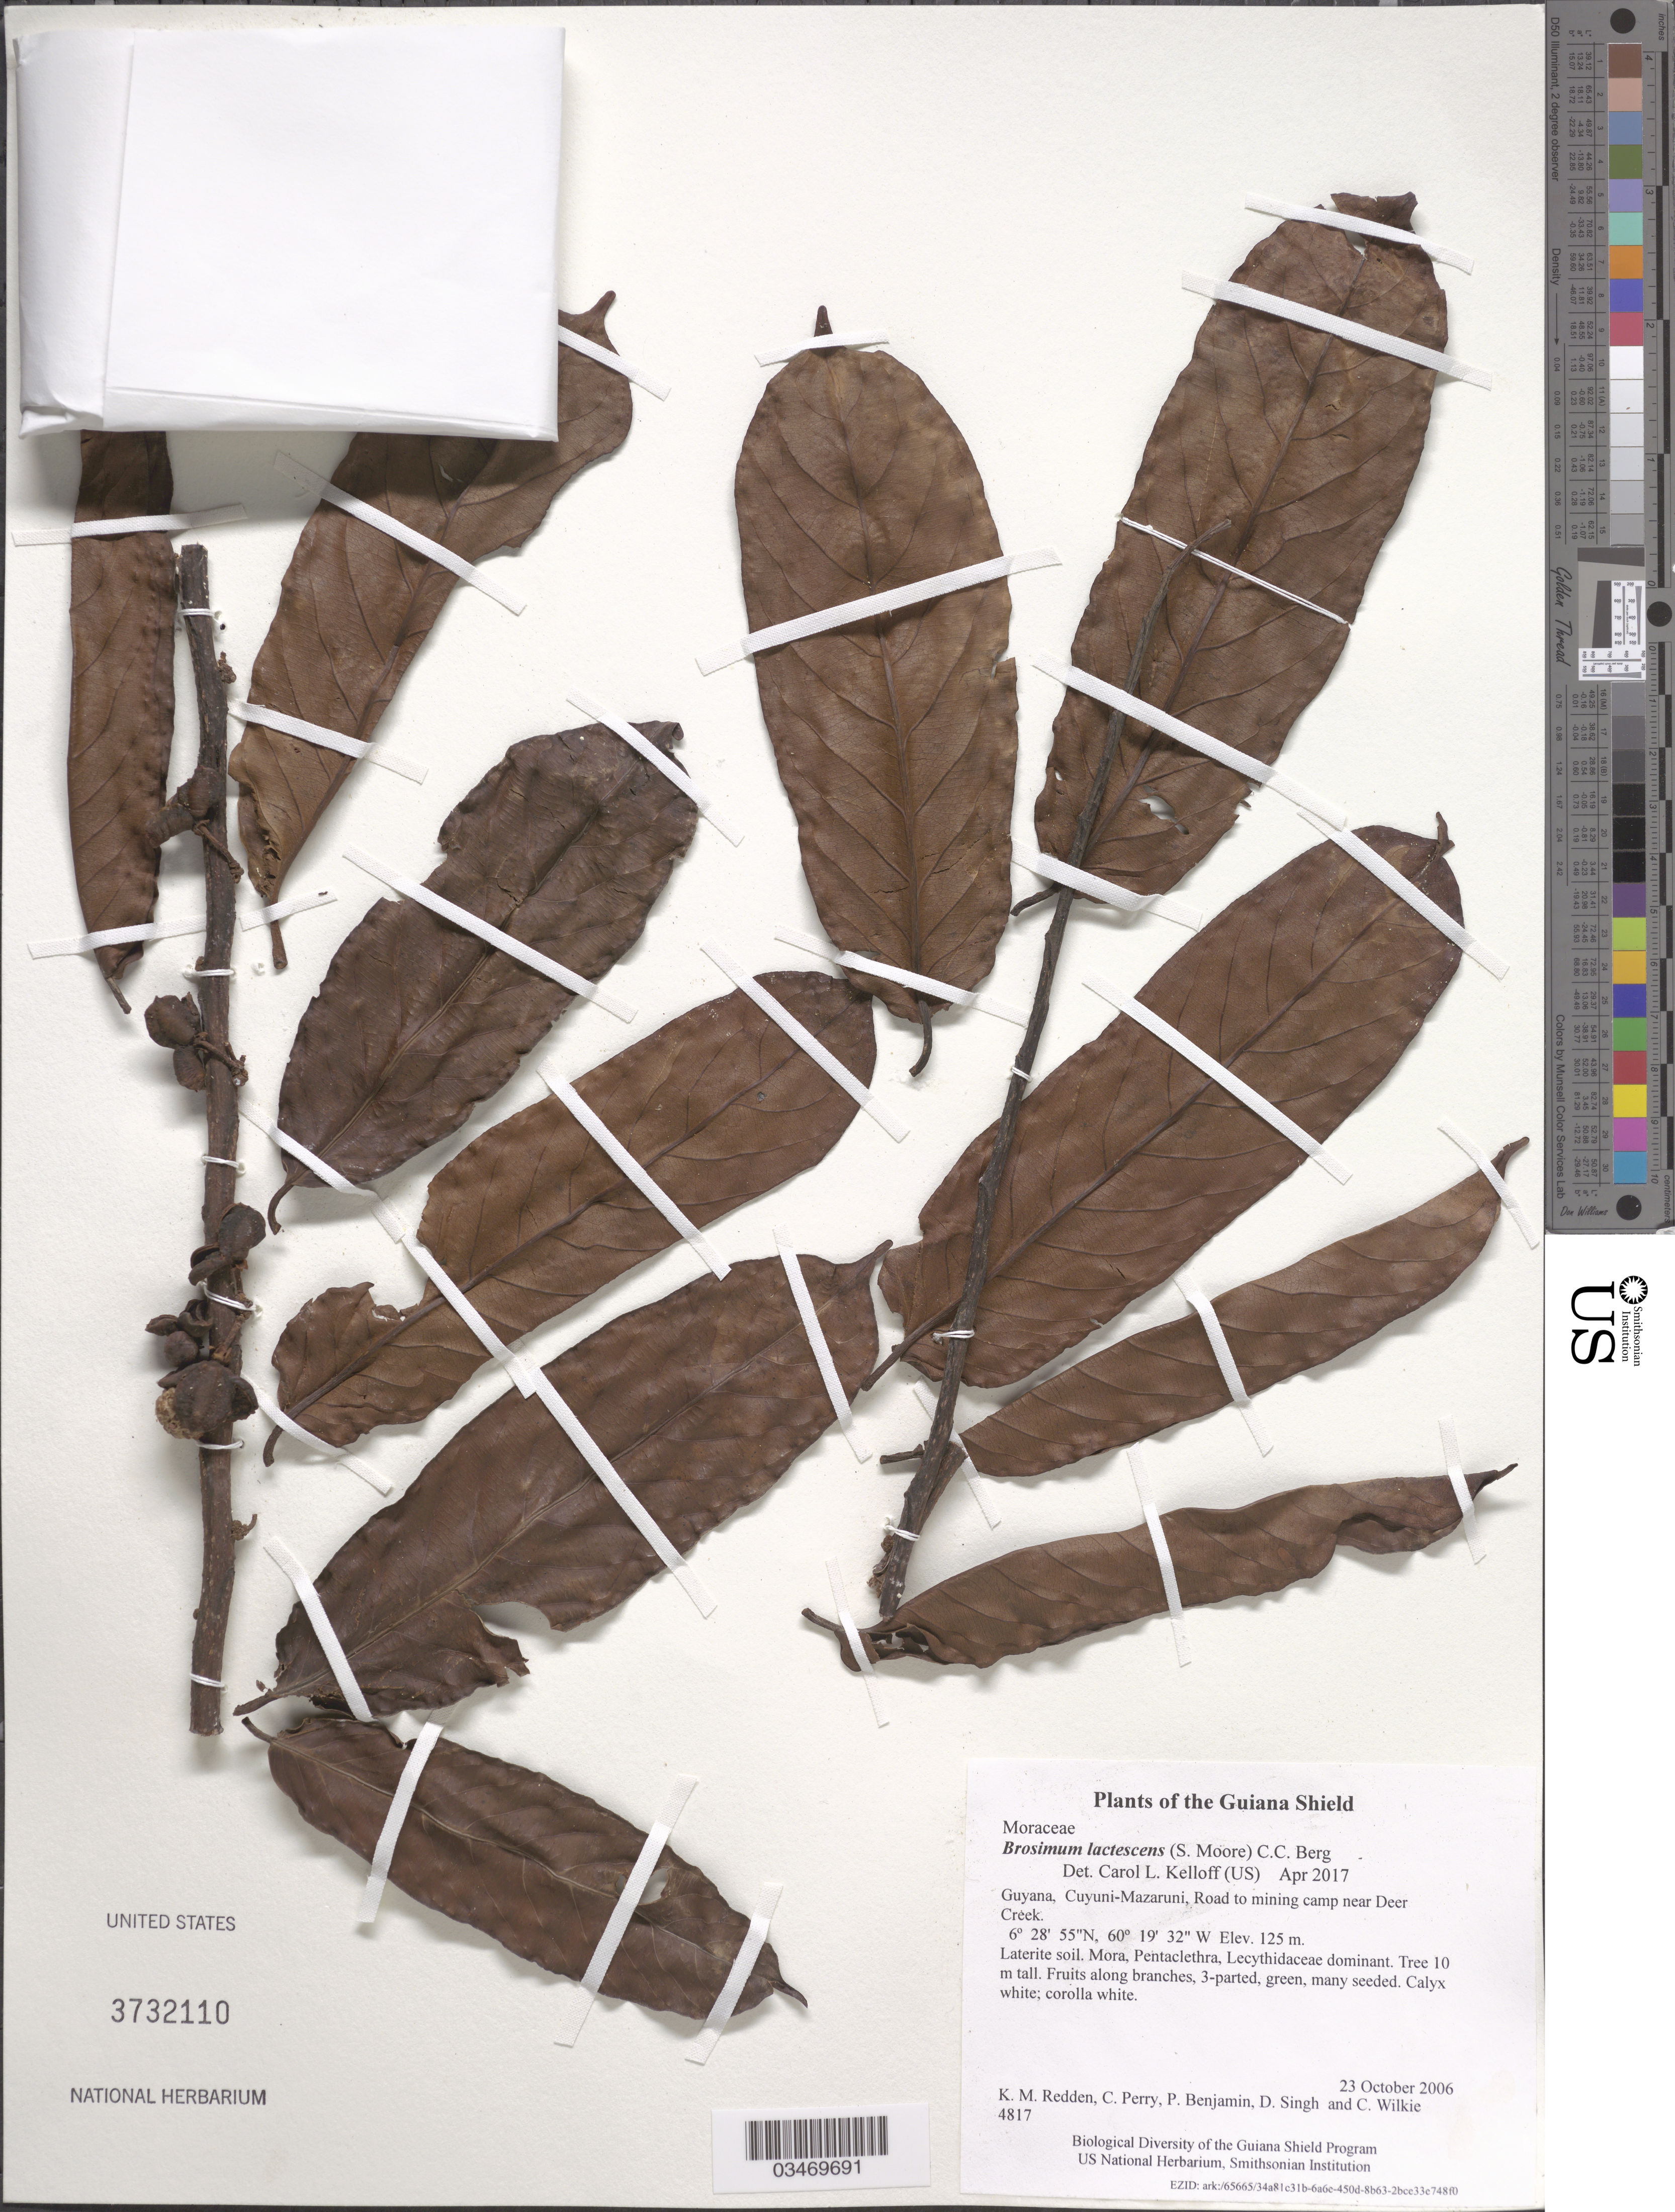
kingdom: Plantae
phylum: Tracheophyta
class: Magnoliopsida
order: Rosales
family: Moraceae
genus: Brosimum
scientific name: Brosimum lactescens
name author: (S. Moore) C.C. Berg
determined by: Kelloff, Carol L., (US), Smithsonian Institution - National Museum of Natural History (UNITED STATES)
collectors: K. M. Redden, C. Perry, P. Benjamin, D. Singh & C. Wilkie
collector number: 4817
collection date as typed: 23 October 2006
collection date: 2006-10-23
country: Guyana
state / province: Cuyuni-Mazaruni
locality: Road to mining camp near Deer Creek.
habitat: Laterite soil. Mora, Pentaclethra, Lecythidaceae dominant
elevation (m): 125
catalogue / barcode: US 3732110